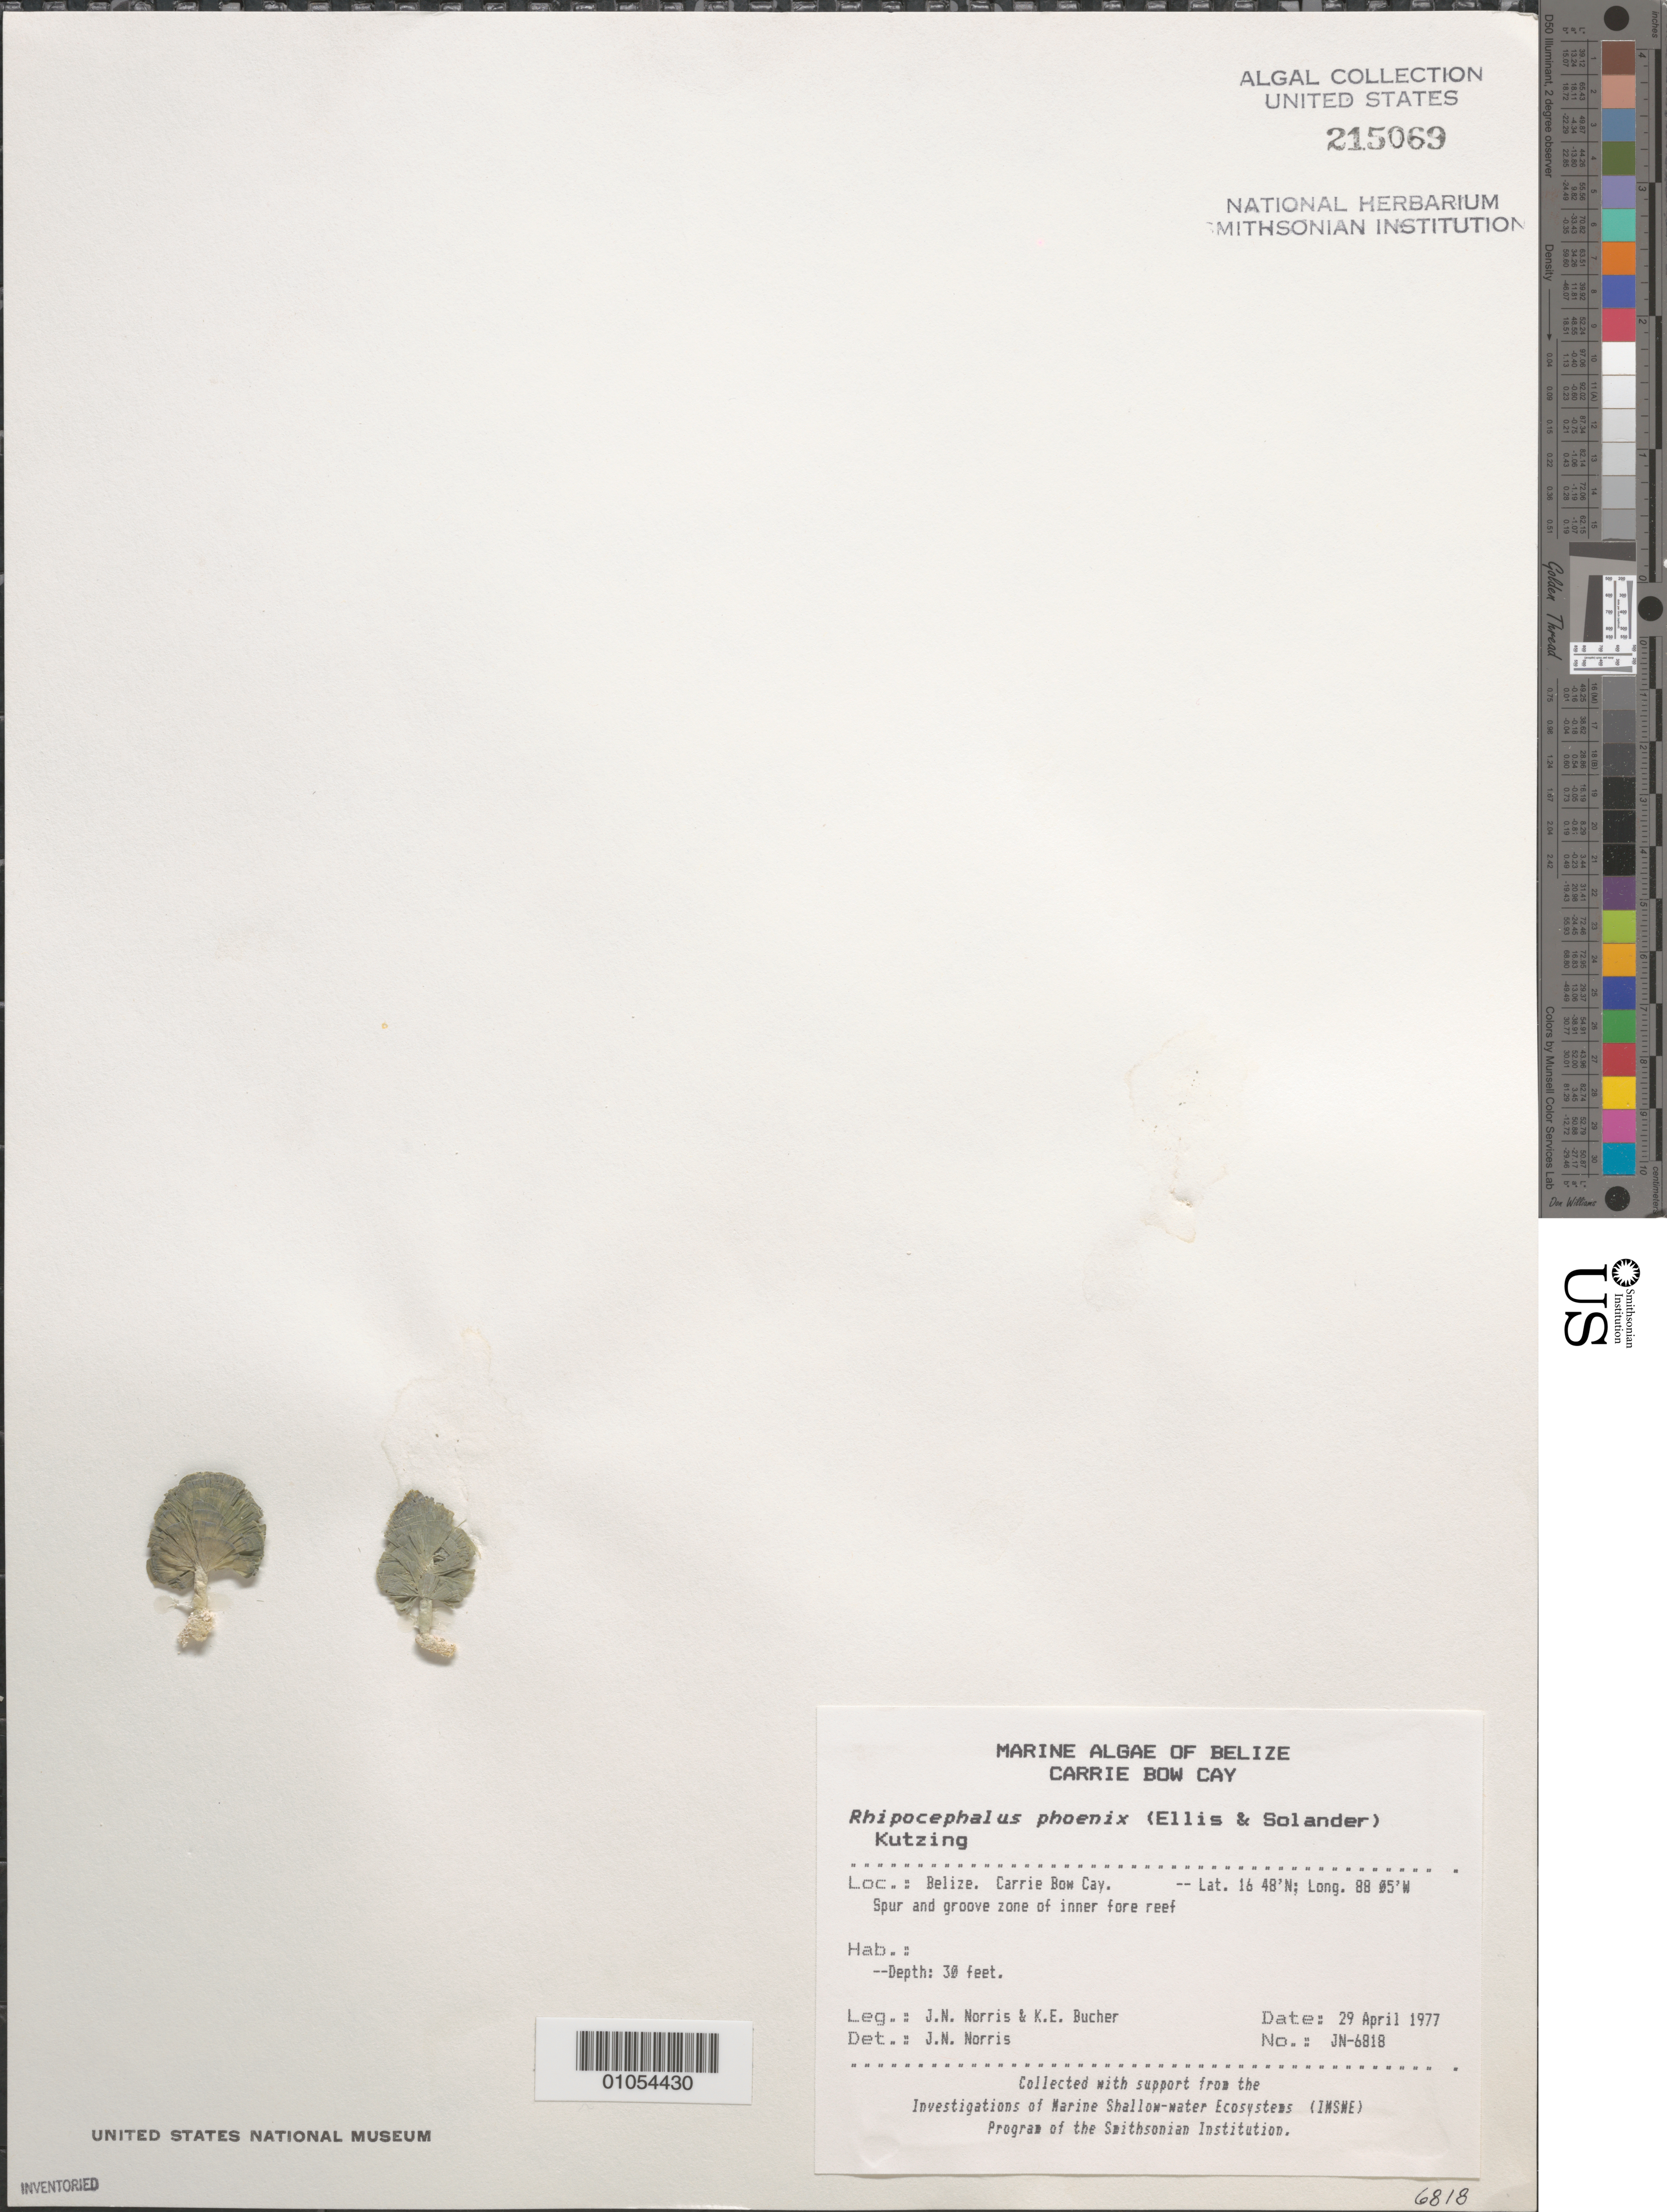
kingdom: Plantae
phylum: Chlorophyta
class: Ulvophyceae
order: Bryopsidales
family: Udoteaceae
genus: Rhipocephalus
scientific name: Rhipocephalus phoenix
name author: (J. Ellis & Sol.) Kütz.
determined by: Norris, James N.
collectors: J. N. Norris & K. E. Bucher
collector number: JN-6818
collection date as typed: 29 Apr 1977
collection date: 1977-04-29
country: Belize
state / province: Stann Creek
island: Carrie Bow Cay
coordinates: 16 48'N, 88 05'W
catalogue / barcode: US 215069